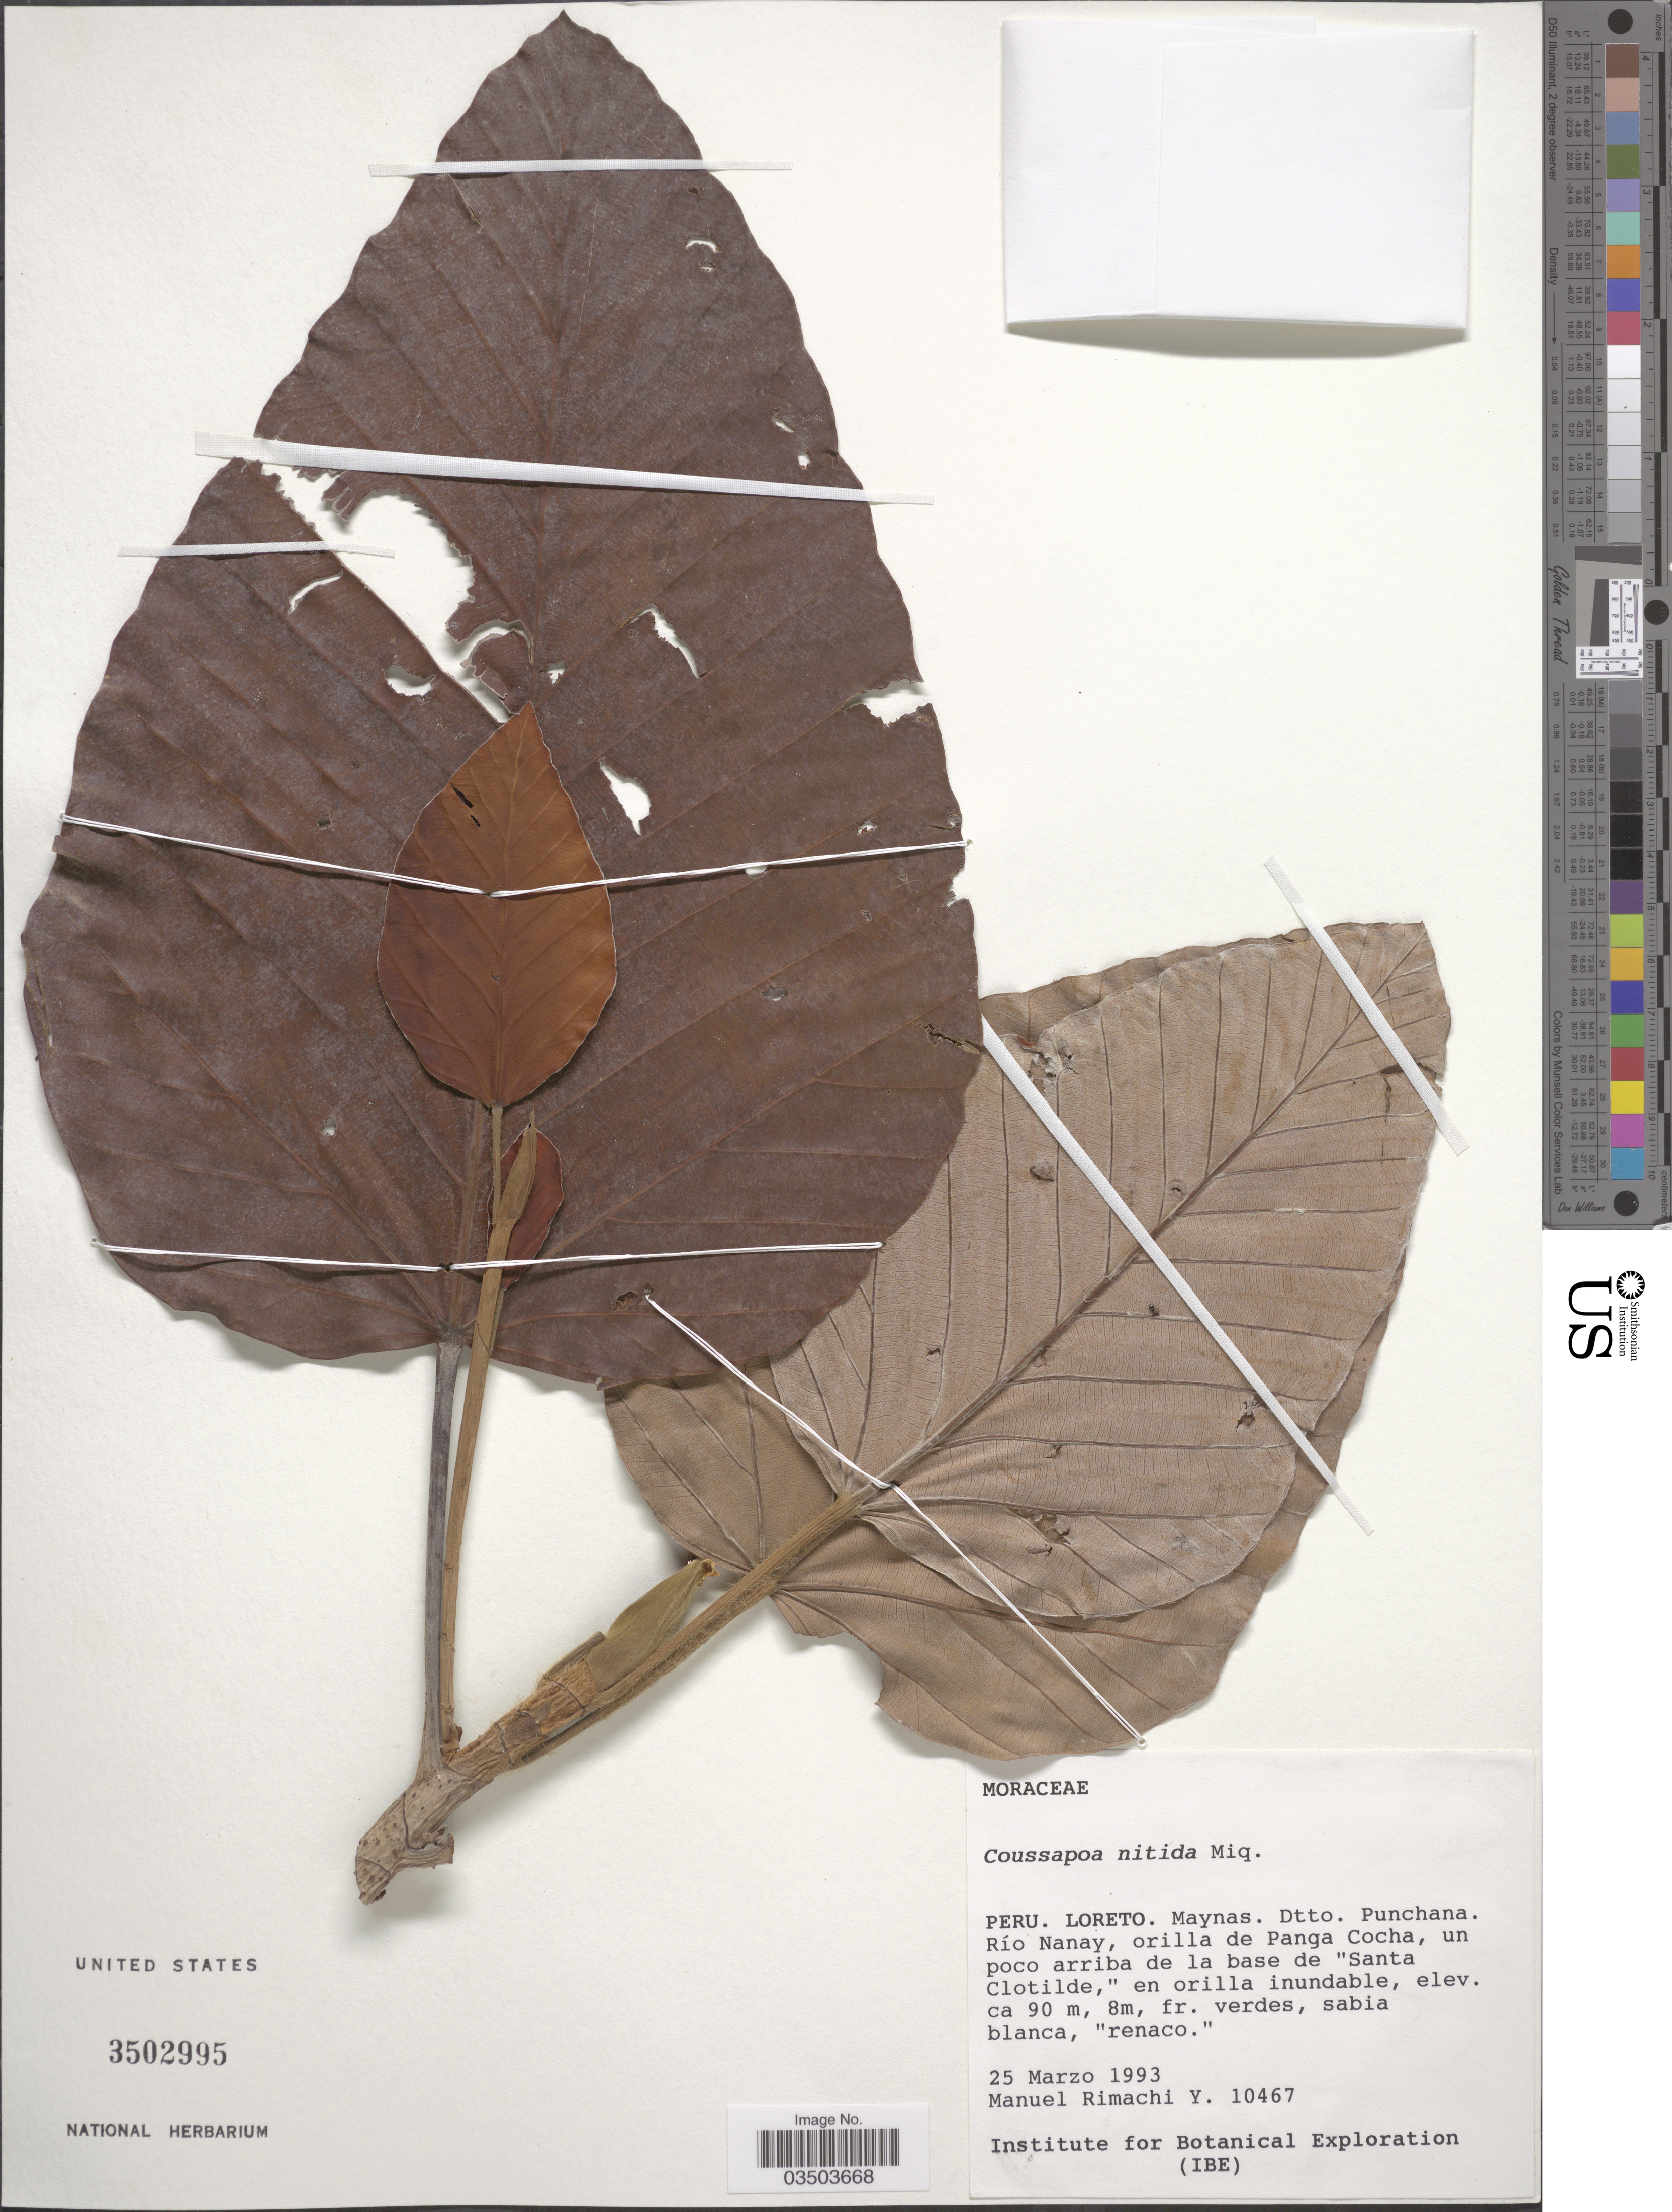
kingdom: Plantae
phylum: Tracheophyta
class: Magnoliopsida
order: Rosales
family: Urticaceae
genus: Coussapoa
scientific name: Coussapoa nitida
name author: Miq.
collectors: M. Rimachi Y.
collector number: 10467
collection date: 1993-03-25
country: Peru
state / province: Loreto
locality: Maynas. Dtto. Punchana. Río Nanay, orilla de Panga Cocha, un poco arriba de la base de "Santa Clotilde".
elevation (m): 90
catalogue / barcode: US 3502995